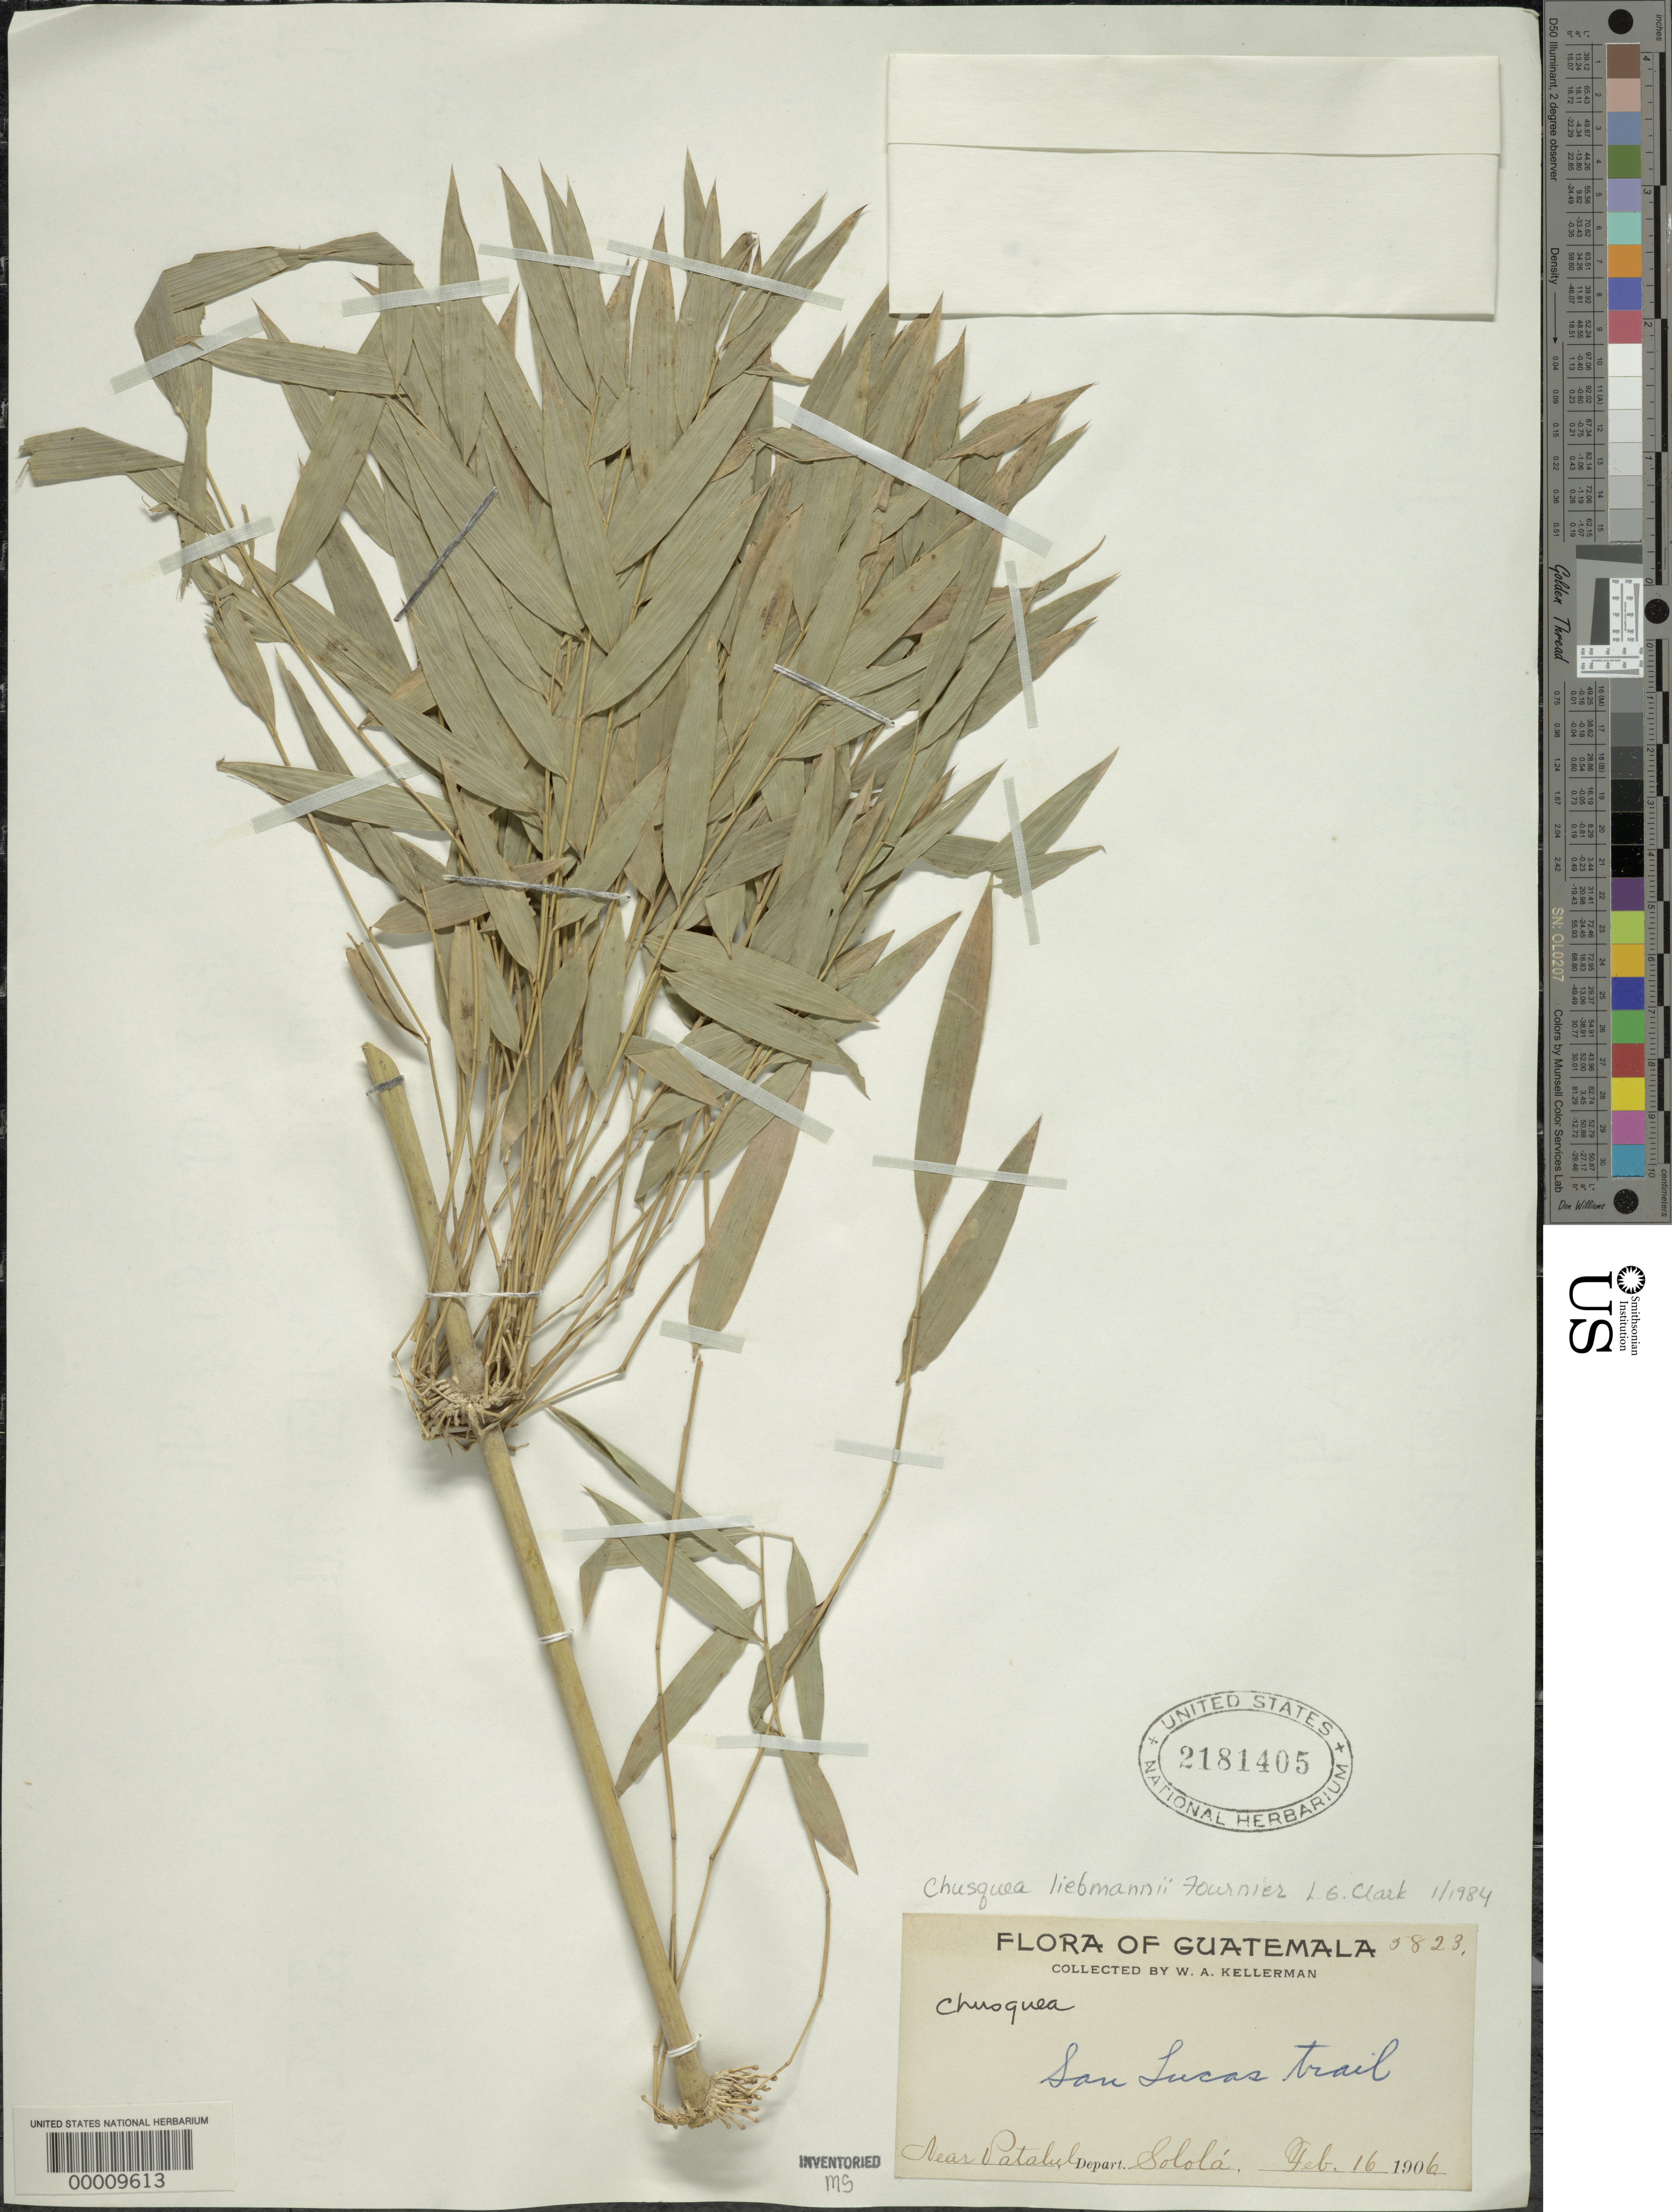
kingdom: Plantae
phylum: Tracheophyta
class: Liliopsida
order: Poales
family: Poaceae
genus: Chusquea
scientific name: Chusquea liebmannii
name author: E. Fourn.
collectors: W. A. Kellerman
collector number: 5823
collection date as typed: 16 Feb 1906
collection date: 1906-02-16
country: Guatemala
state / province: Sololá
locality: San Lucas, Patalul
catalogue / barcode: US 2181405